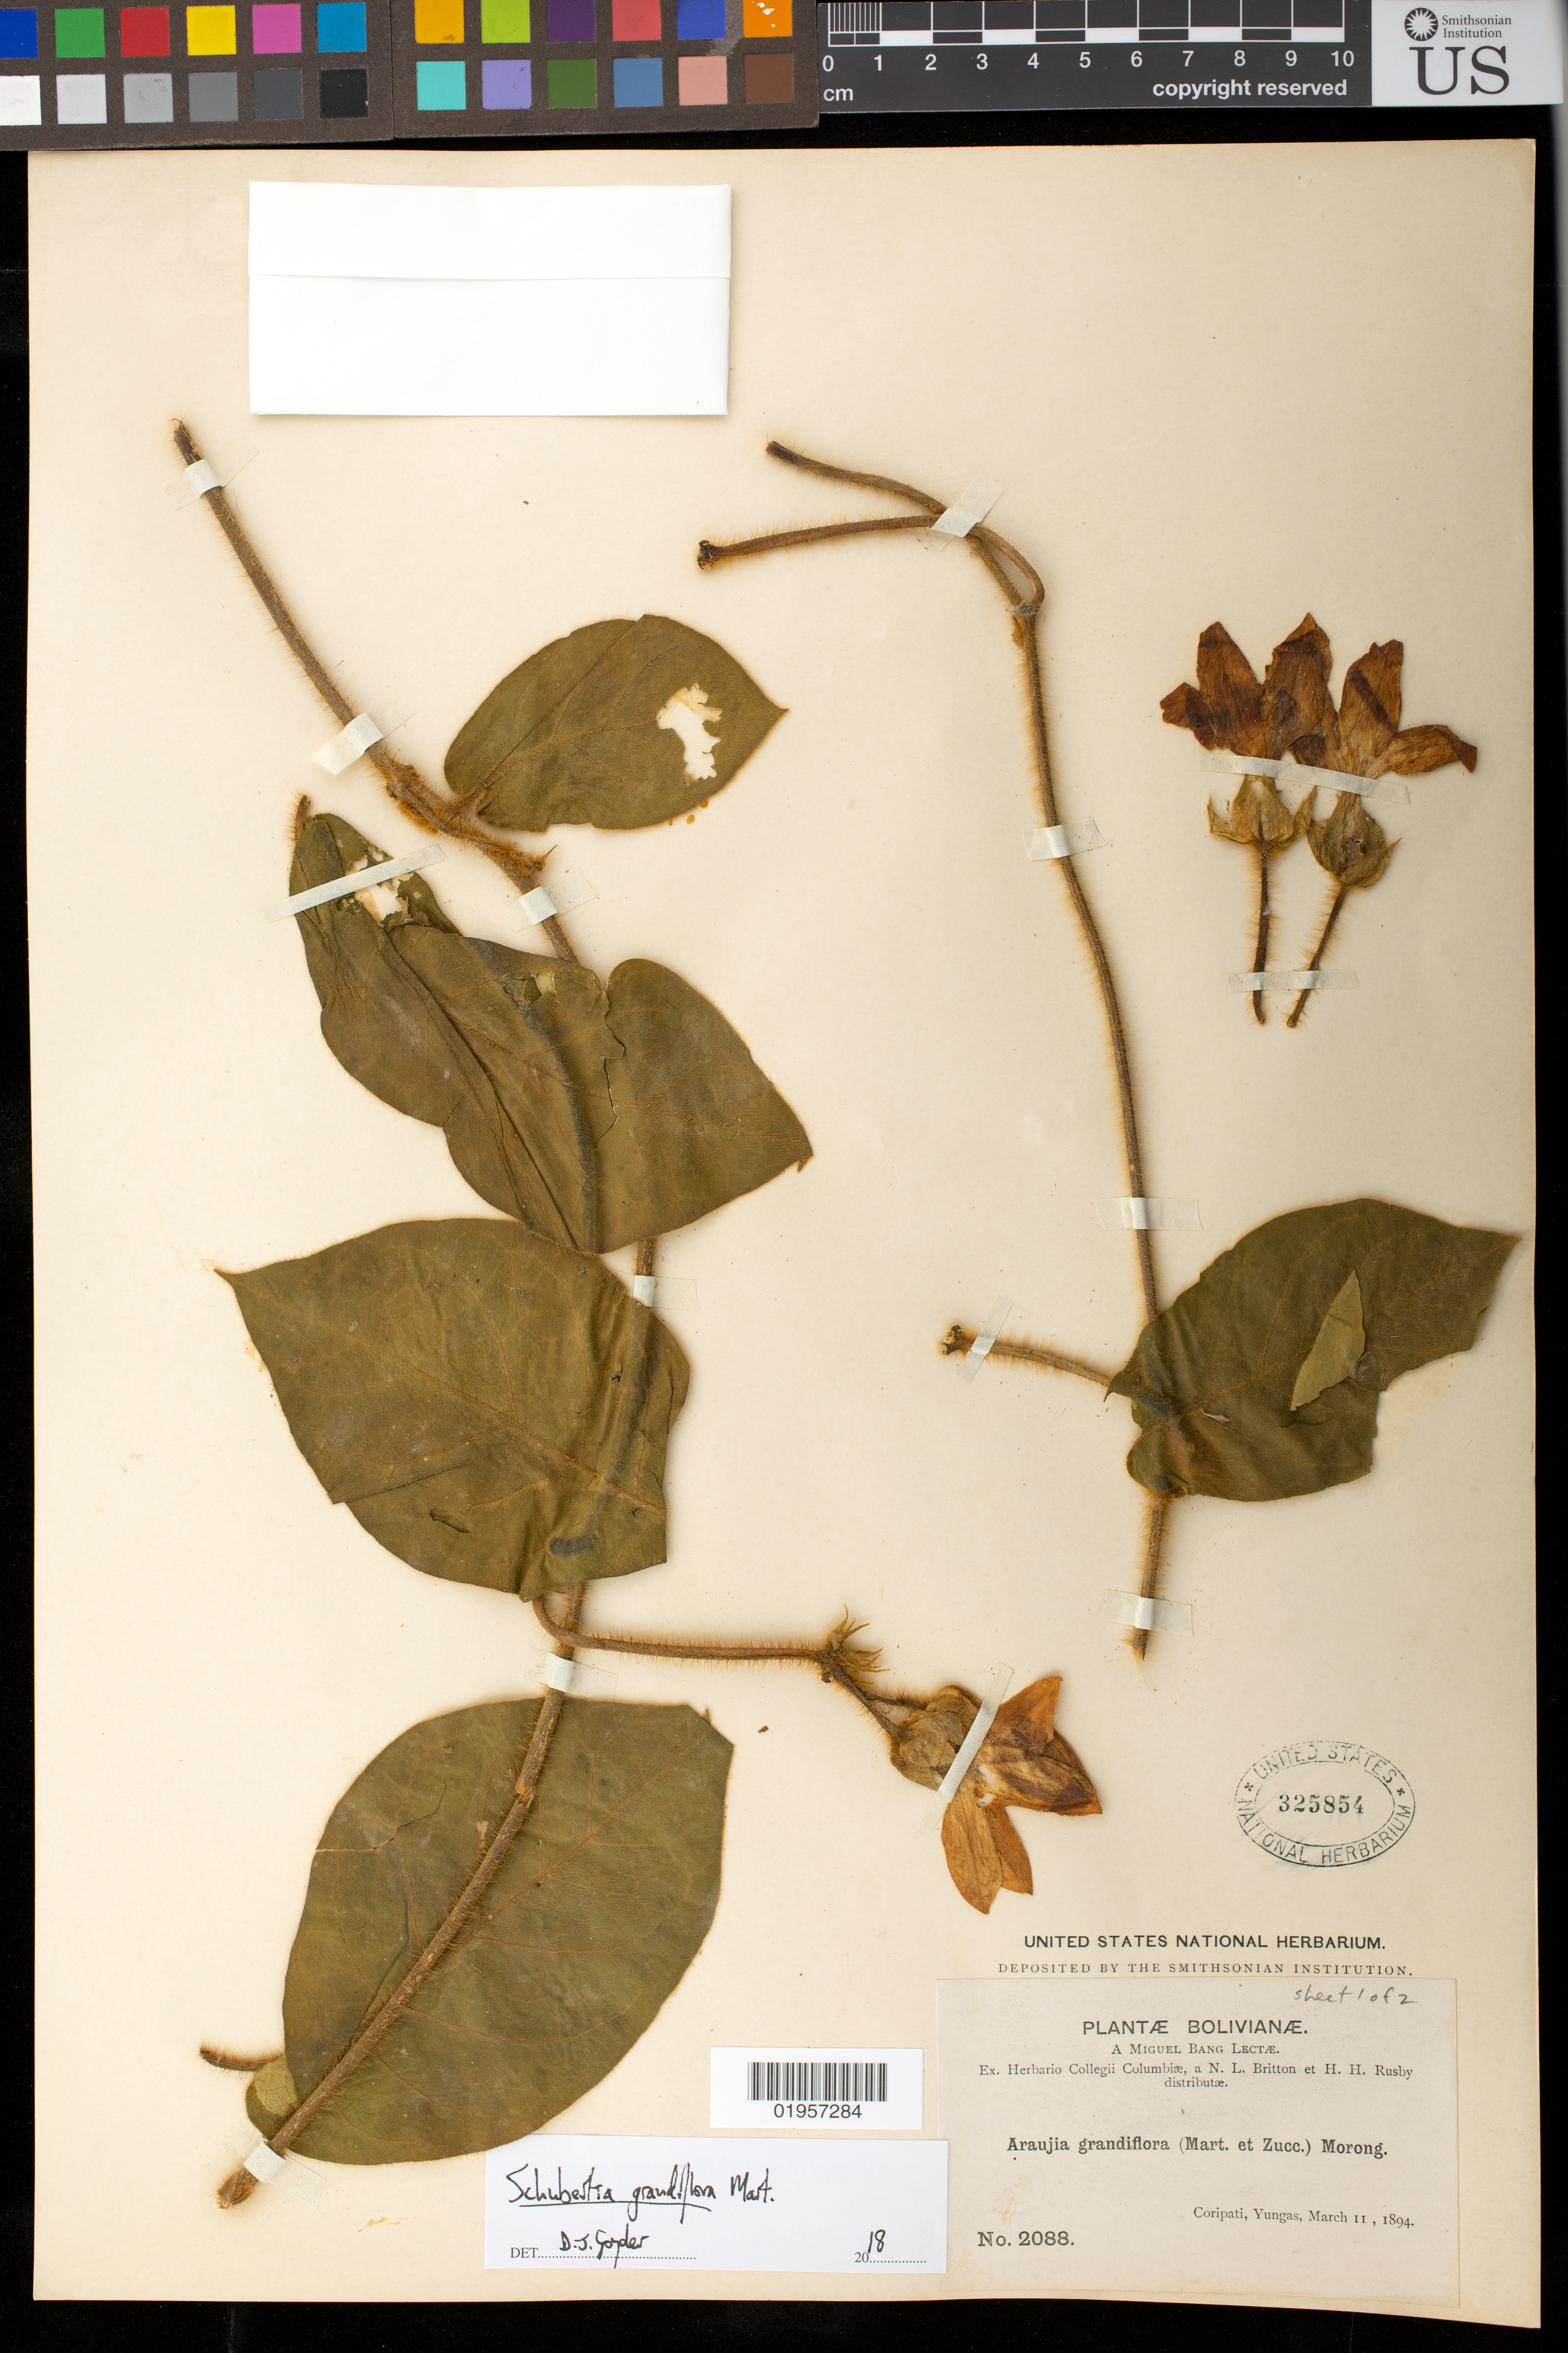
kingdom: Plantae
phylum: Tracheophyta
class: Magnoliopsida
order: Gentianales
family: Apocynaceae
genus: Schubertia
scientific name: Schubertia grandiflora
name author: Mart.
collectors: M. Bang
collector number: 2088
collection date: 1894-03-11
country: Bolivia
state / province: La Paz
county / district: Nor Yungas / Sud Yungas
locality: Coripati.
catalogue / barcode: US 325854